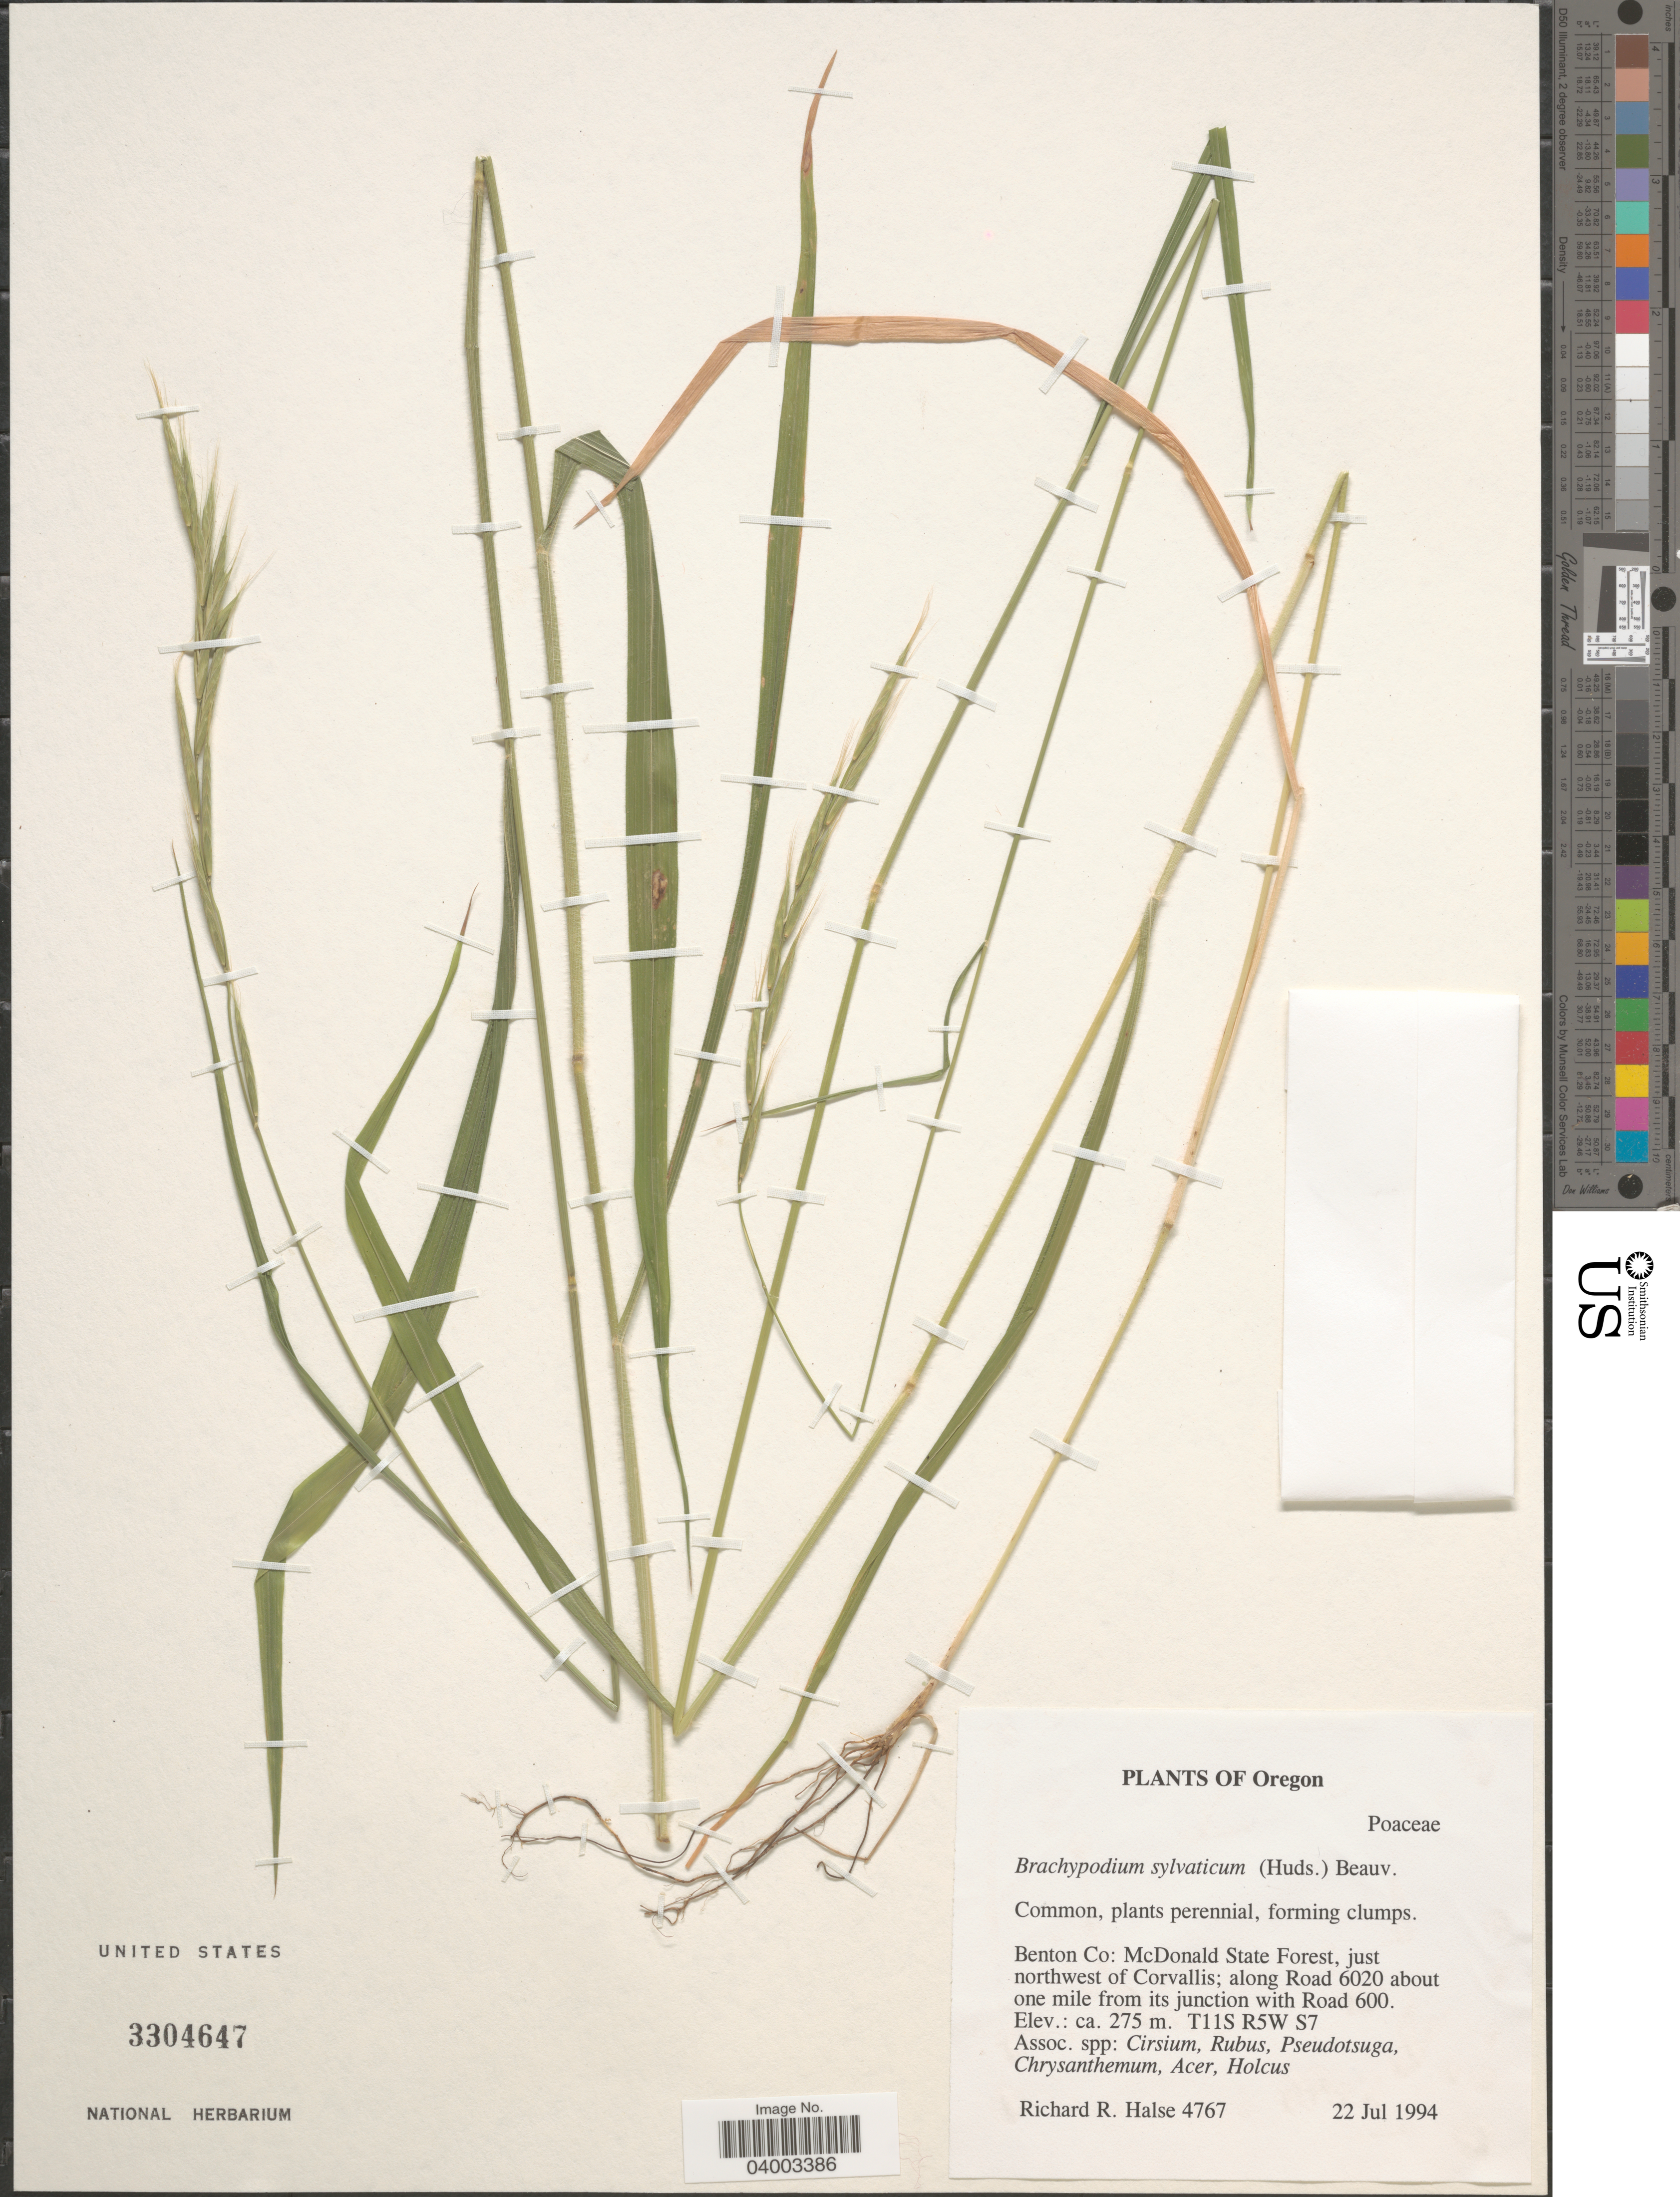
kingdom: Plantae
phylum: Tracheophyta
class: Liliopsida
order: Poales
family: Poaceae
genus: Brachypodium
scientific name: Brachypodium sylvaticum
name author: (Huds.) P. Beauv.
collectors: R. Halse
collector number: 4767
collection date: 1994-07-22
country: United States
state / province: Oregon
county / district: Benton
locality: Benton Co: McDonald State Forest, just northwest of Corvallis; along Road 6020 about one mile from its junction with Road 600. T11S R5W S7.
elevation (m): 275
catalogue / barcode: US 3304647